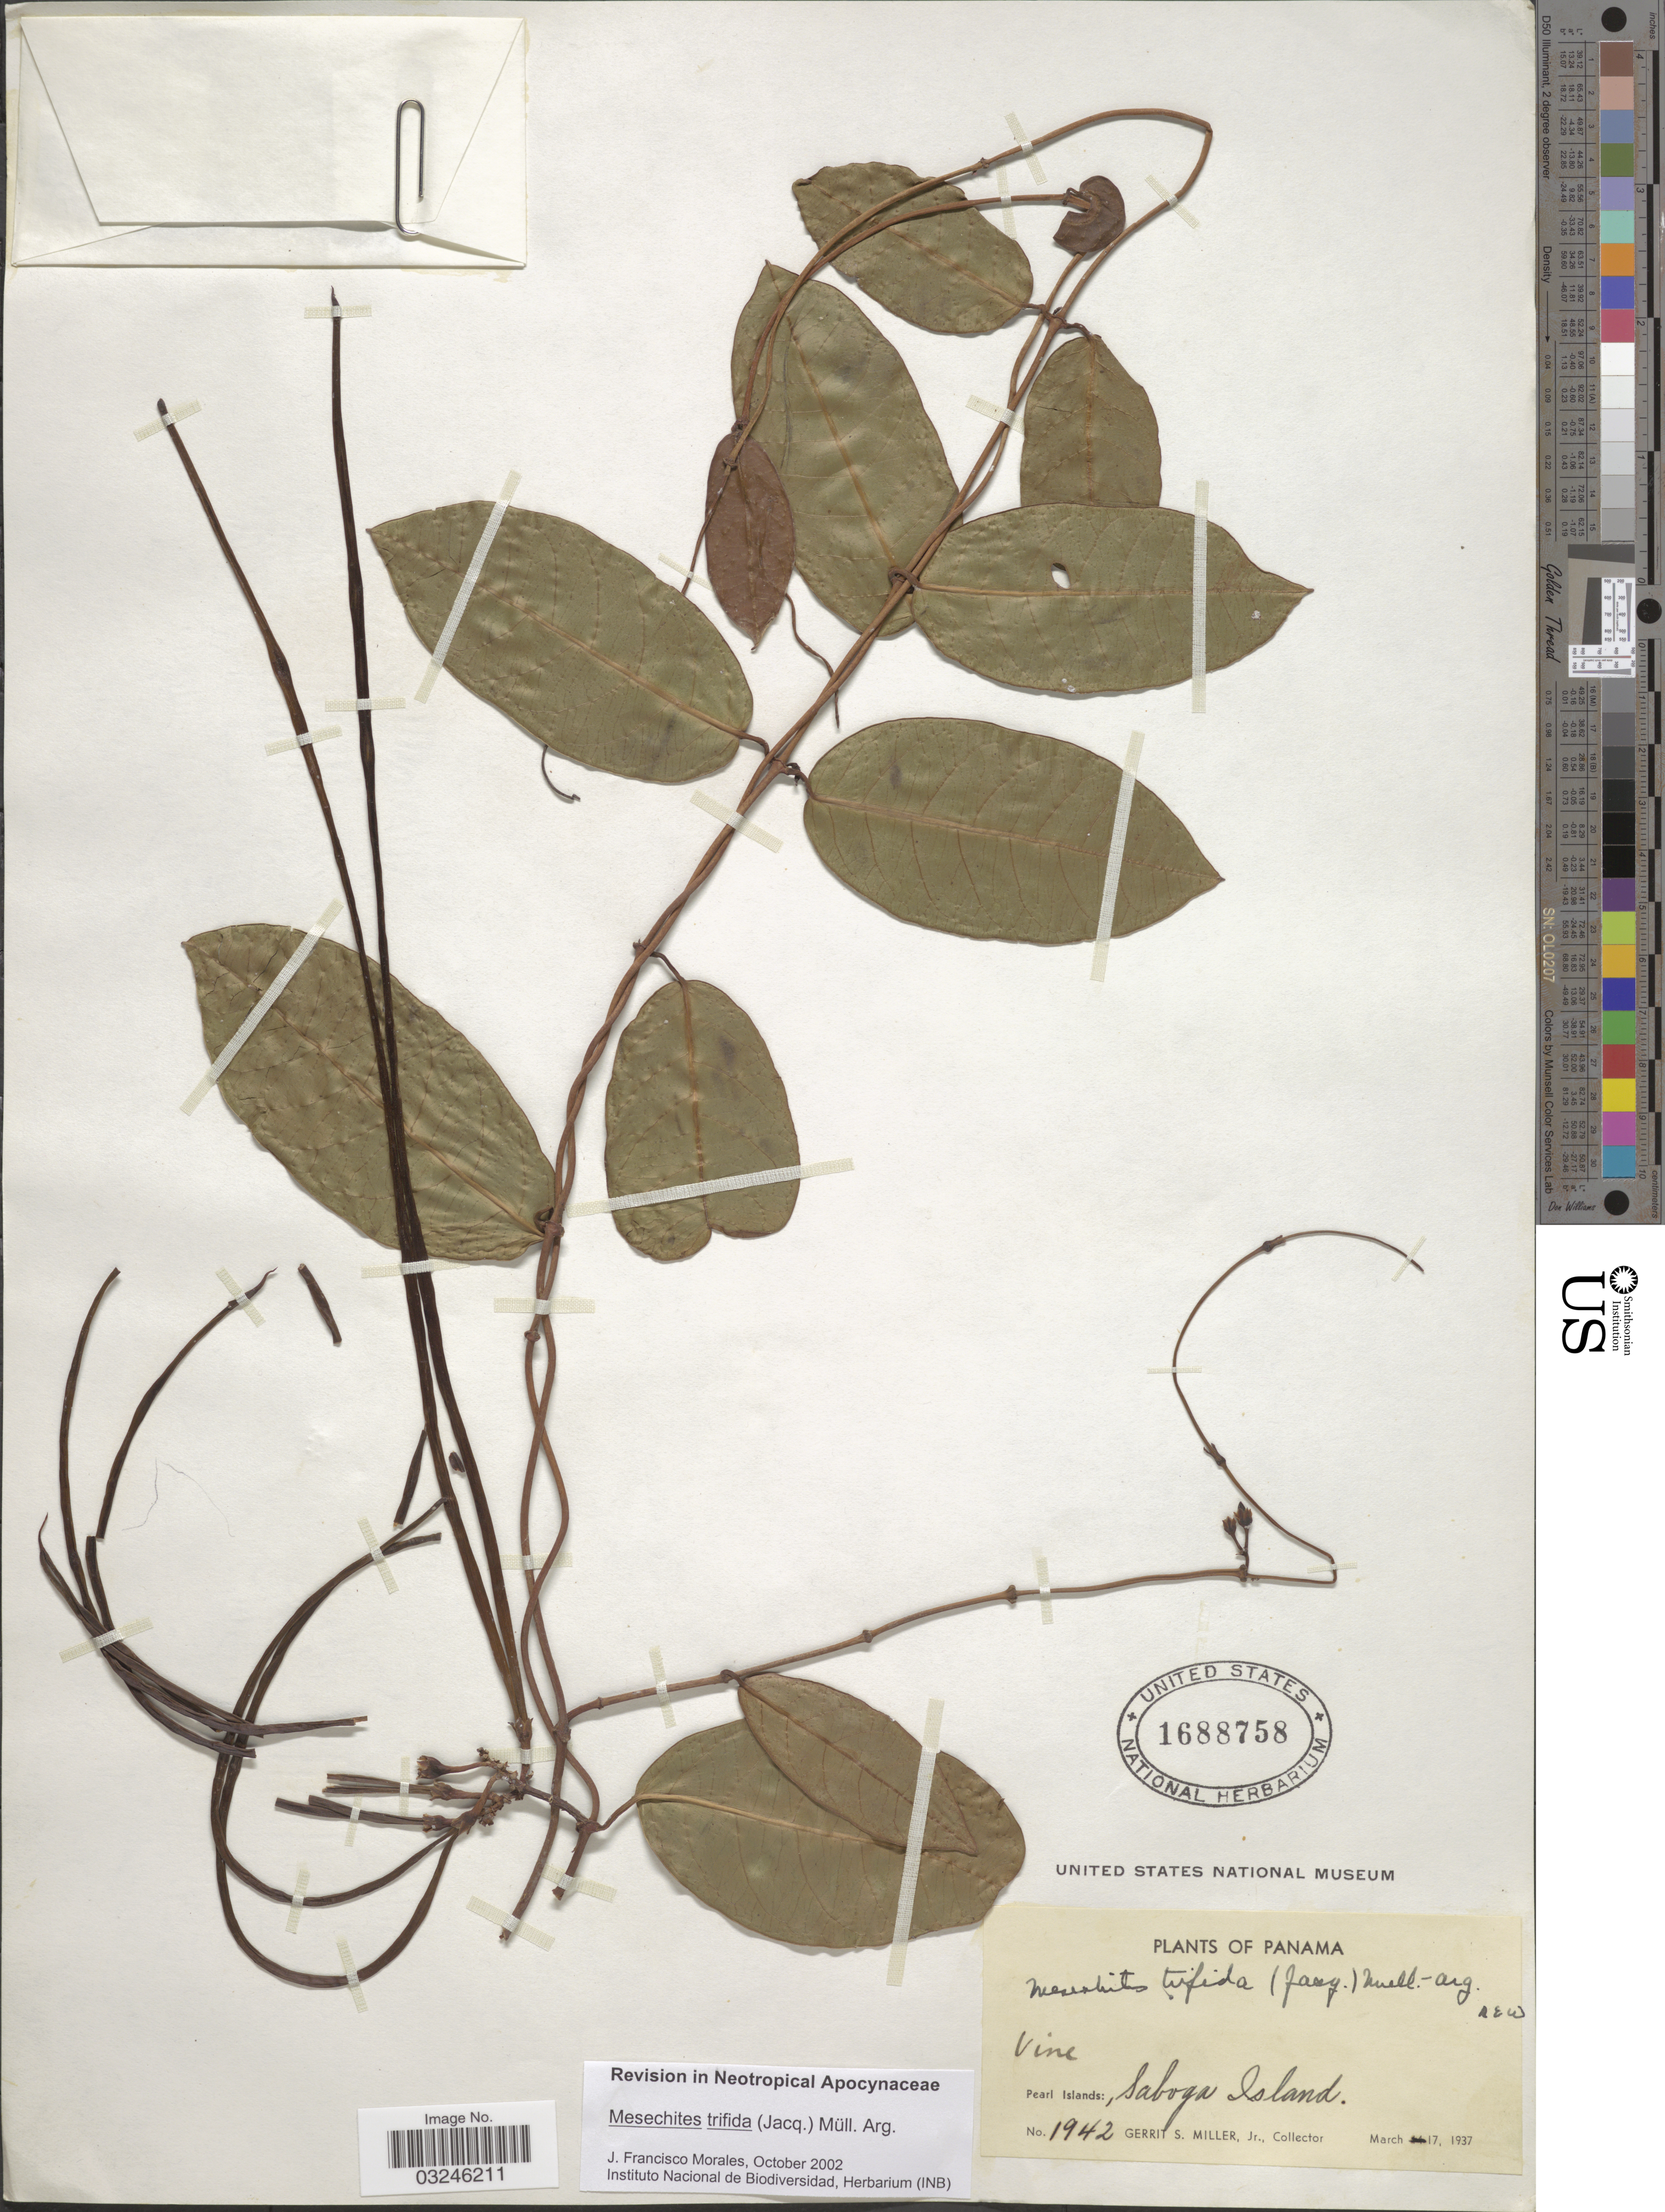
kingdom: Plantae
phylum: Tracheophyta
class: Magnoliopsida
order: Gentianales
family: Apocynaceae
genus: Mesechites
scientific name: Mesechites trifidus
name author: (Jacq.) Müll. Arg.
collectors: G. S. Miller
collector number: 1942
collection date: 1937-03-17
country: Panama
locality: Pearl Islands:, Saboga Island.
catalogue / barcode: US 1688758